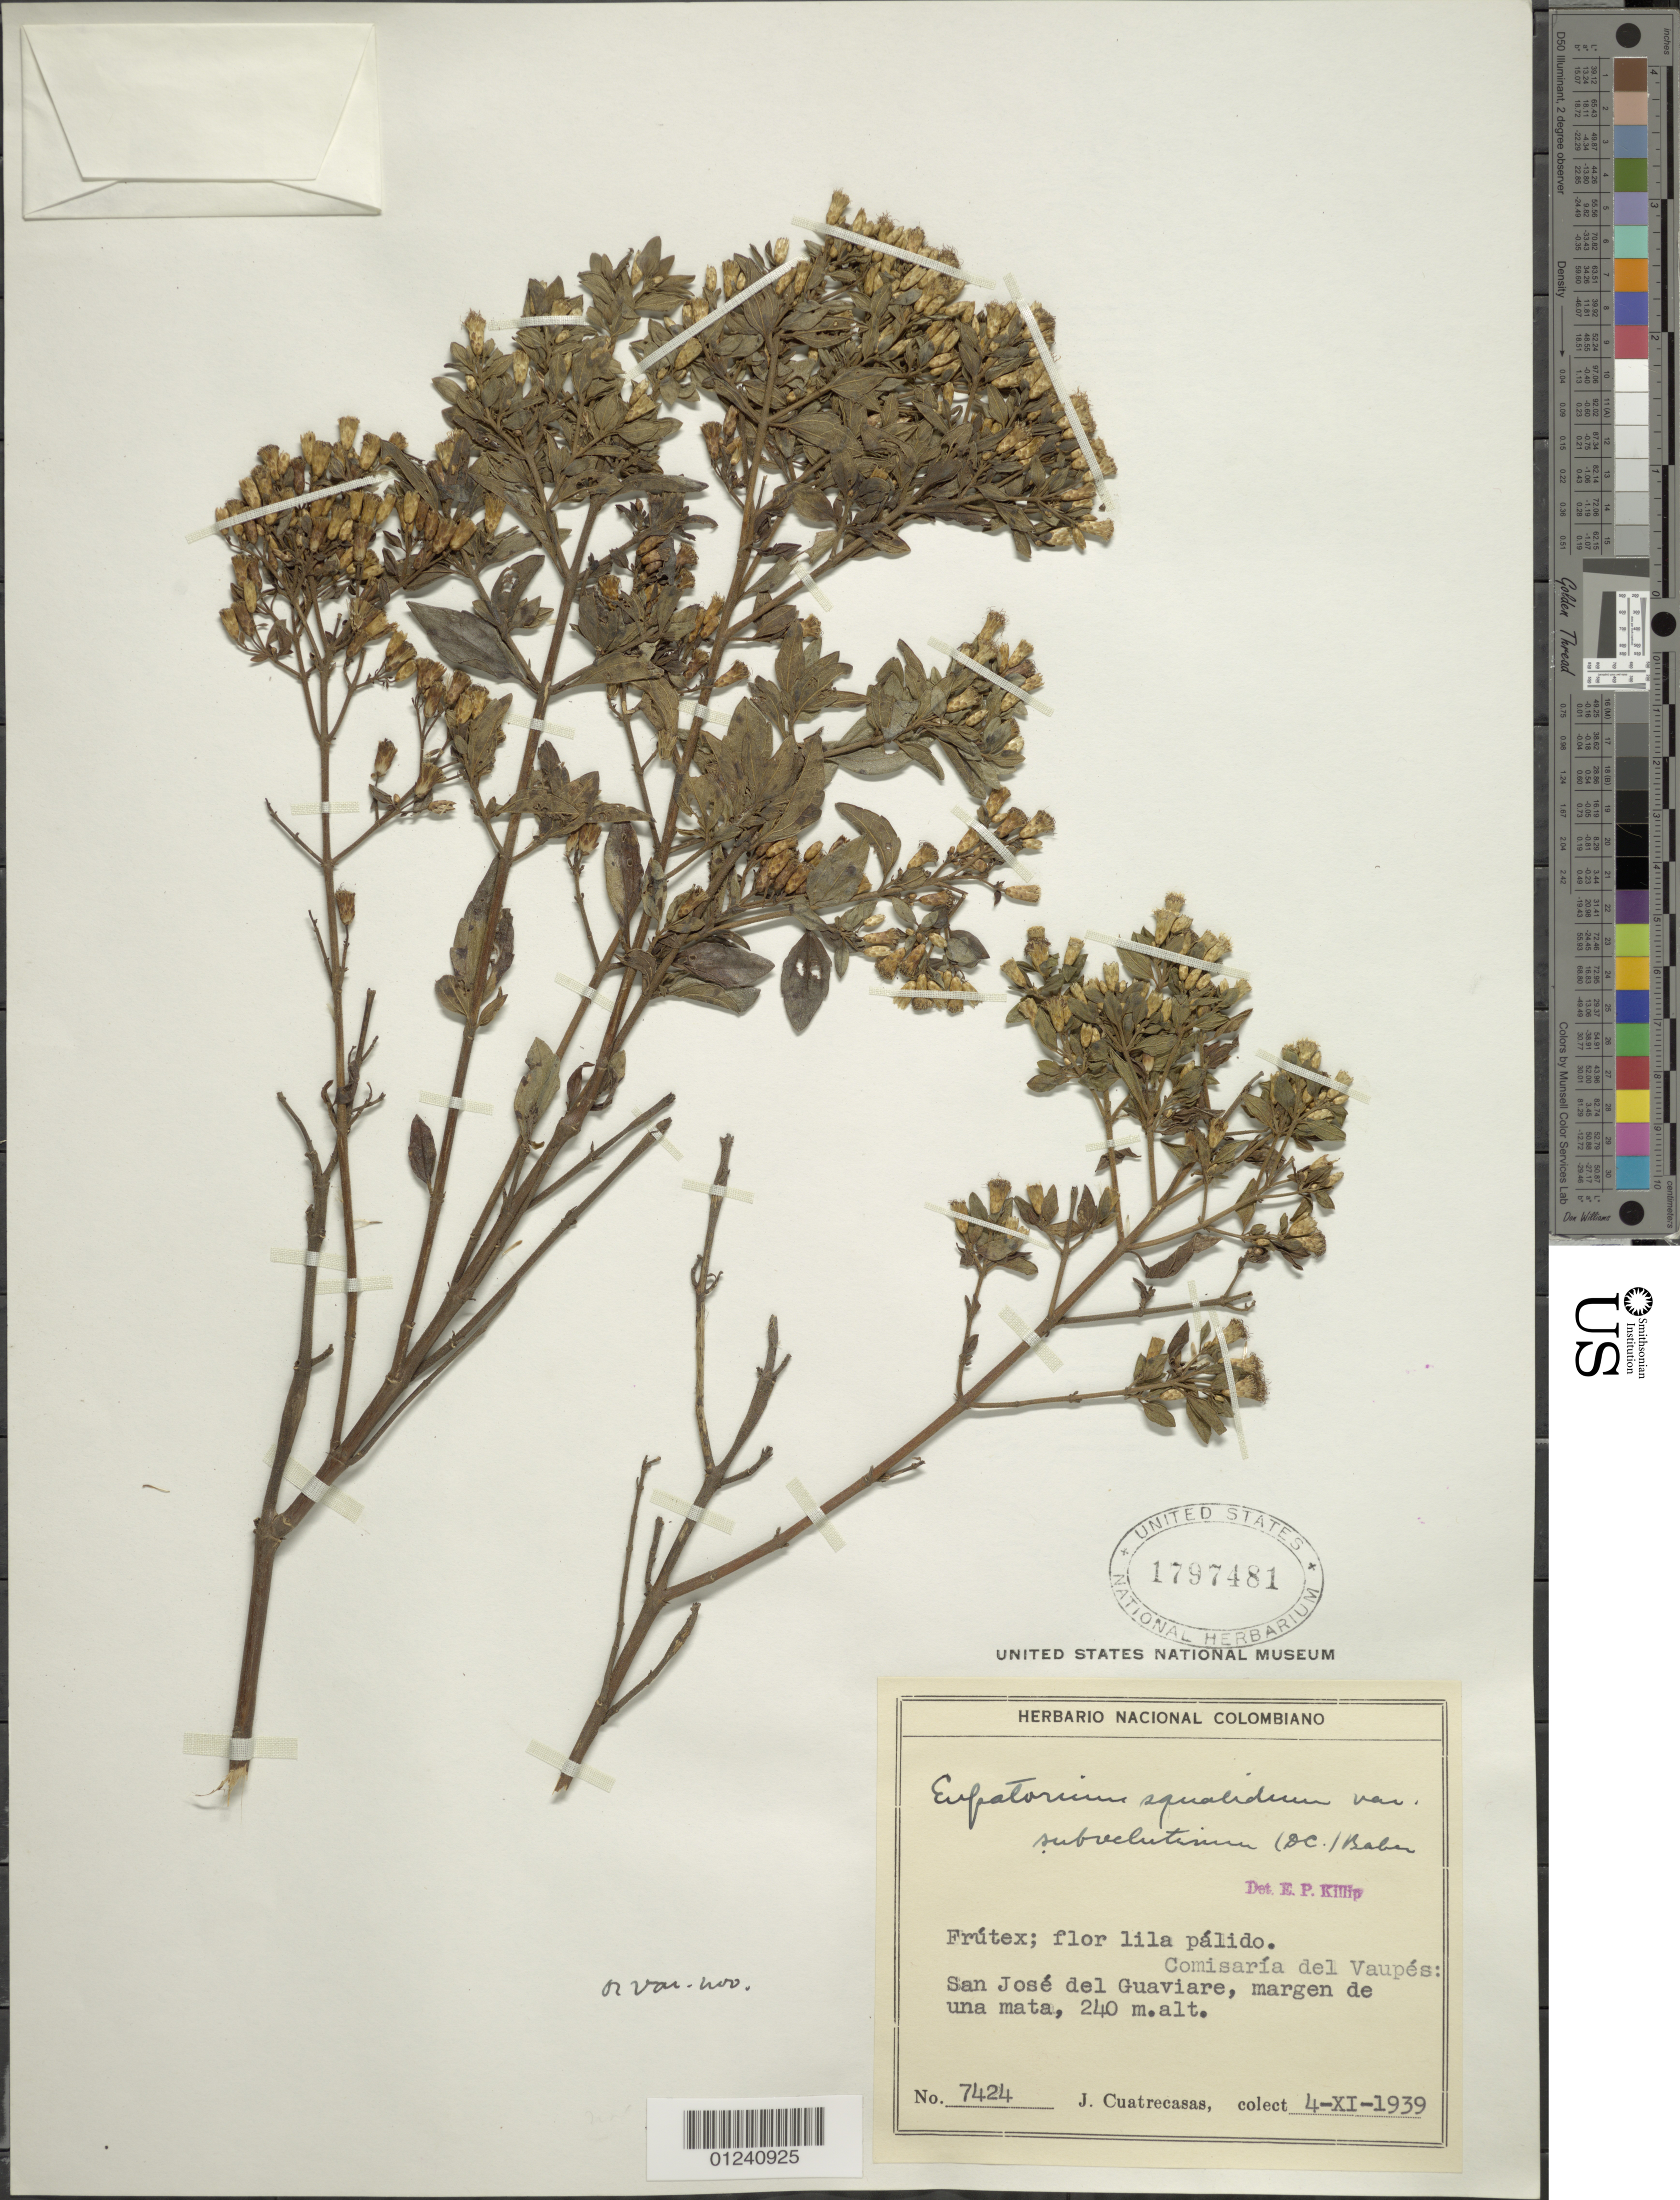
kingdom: Plantae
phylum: Tracheophyta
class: Magnoliopsida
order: Asterales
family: Asteraceae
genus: Chromolaena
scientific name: Chromolaena squalida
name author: (DC.) R.M. King & H. Rob.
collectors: J. Cuatrecasas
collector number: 7424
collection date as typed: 04 Nov 1939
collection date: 1939-11-04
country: Colombia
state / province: Vaupés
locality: San Jose del Guaviare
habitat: margen de una mata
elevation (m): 240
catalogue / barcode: US 1797481